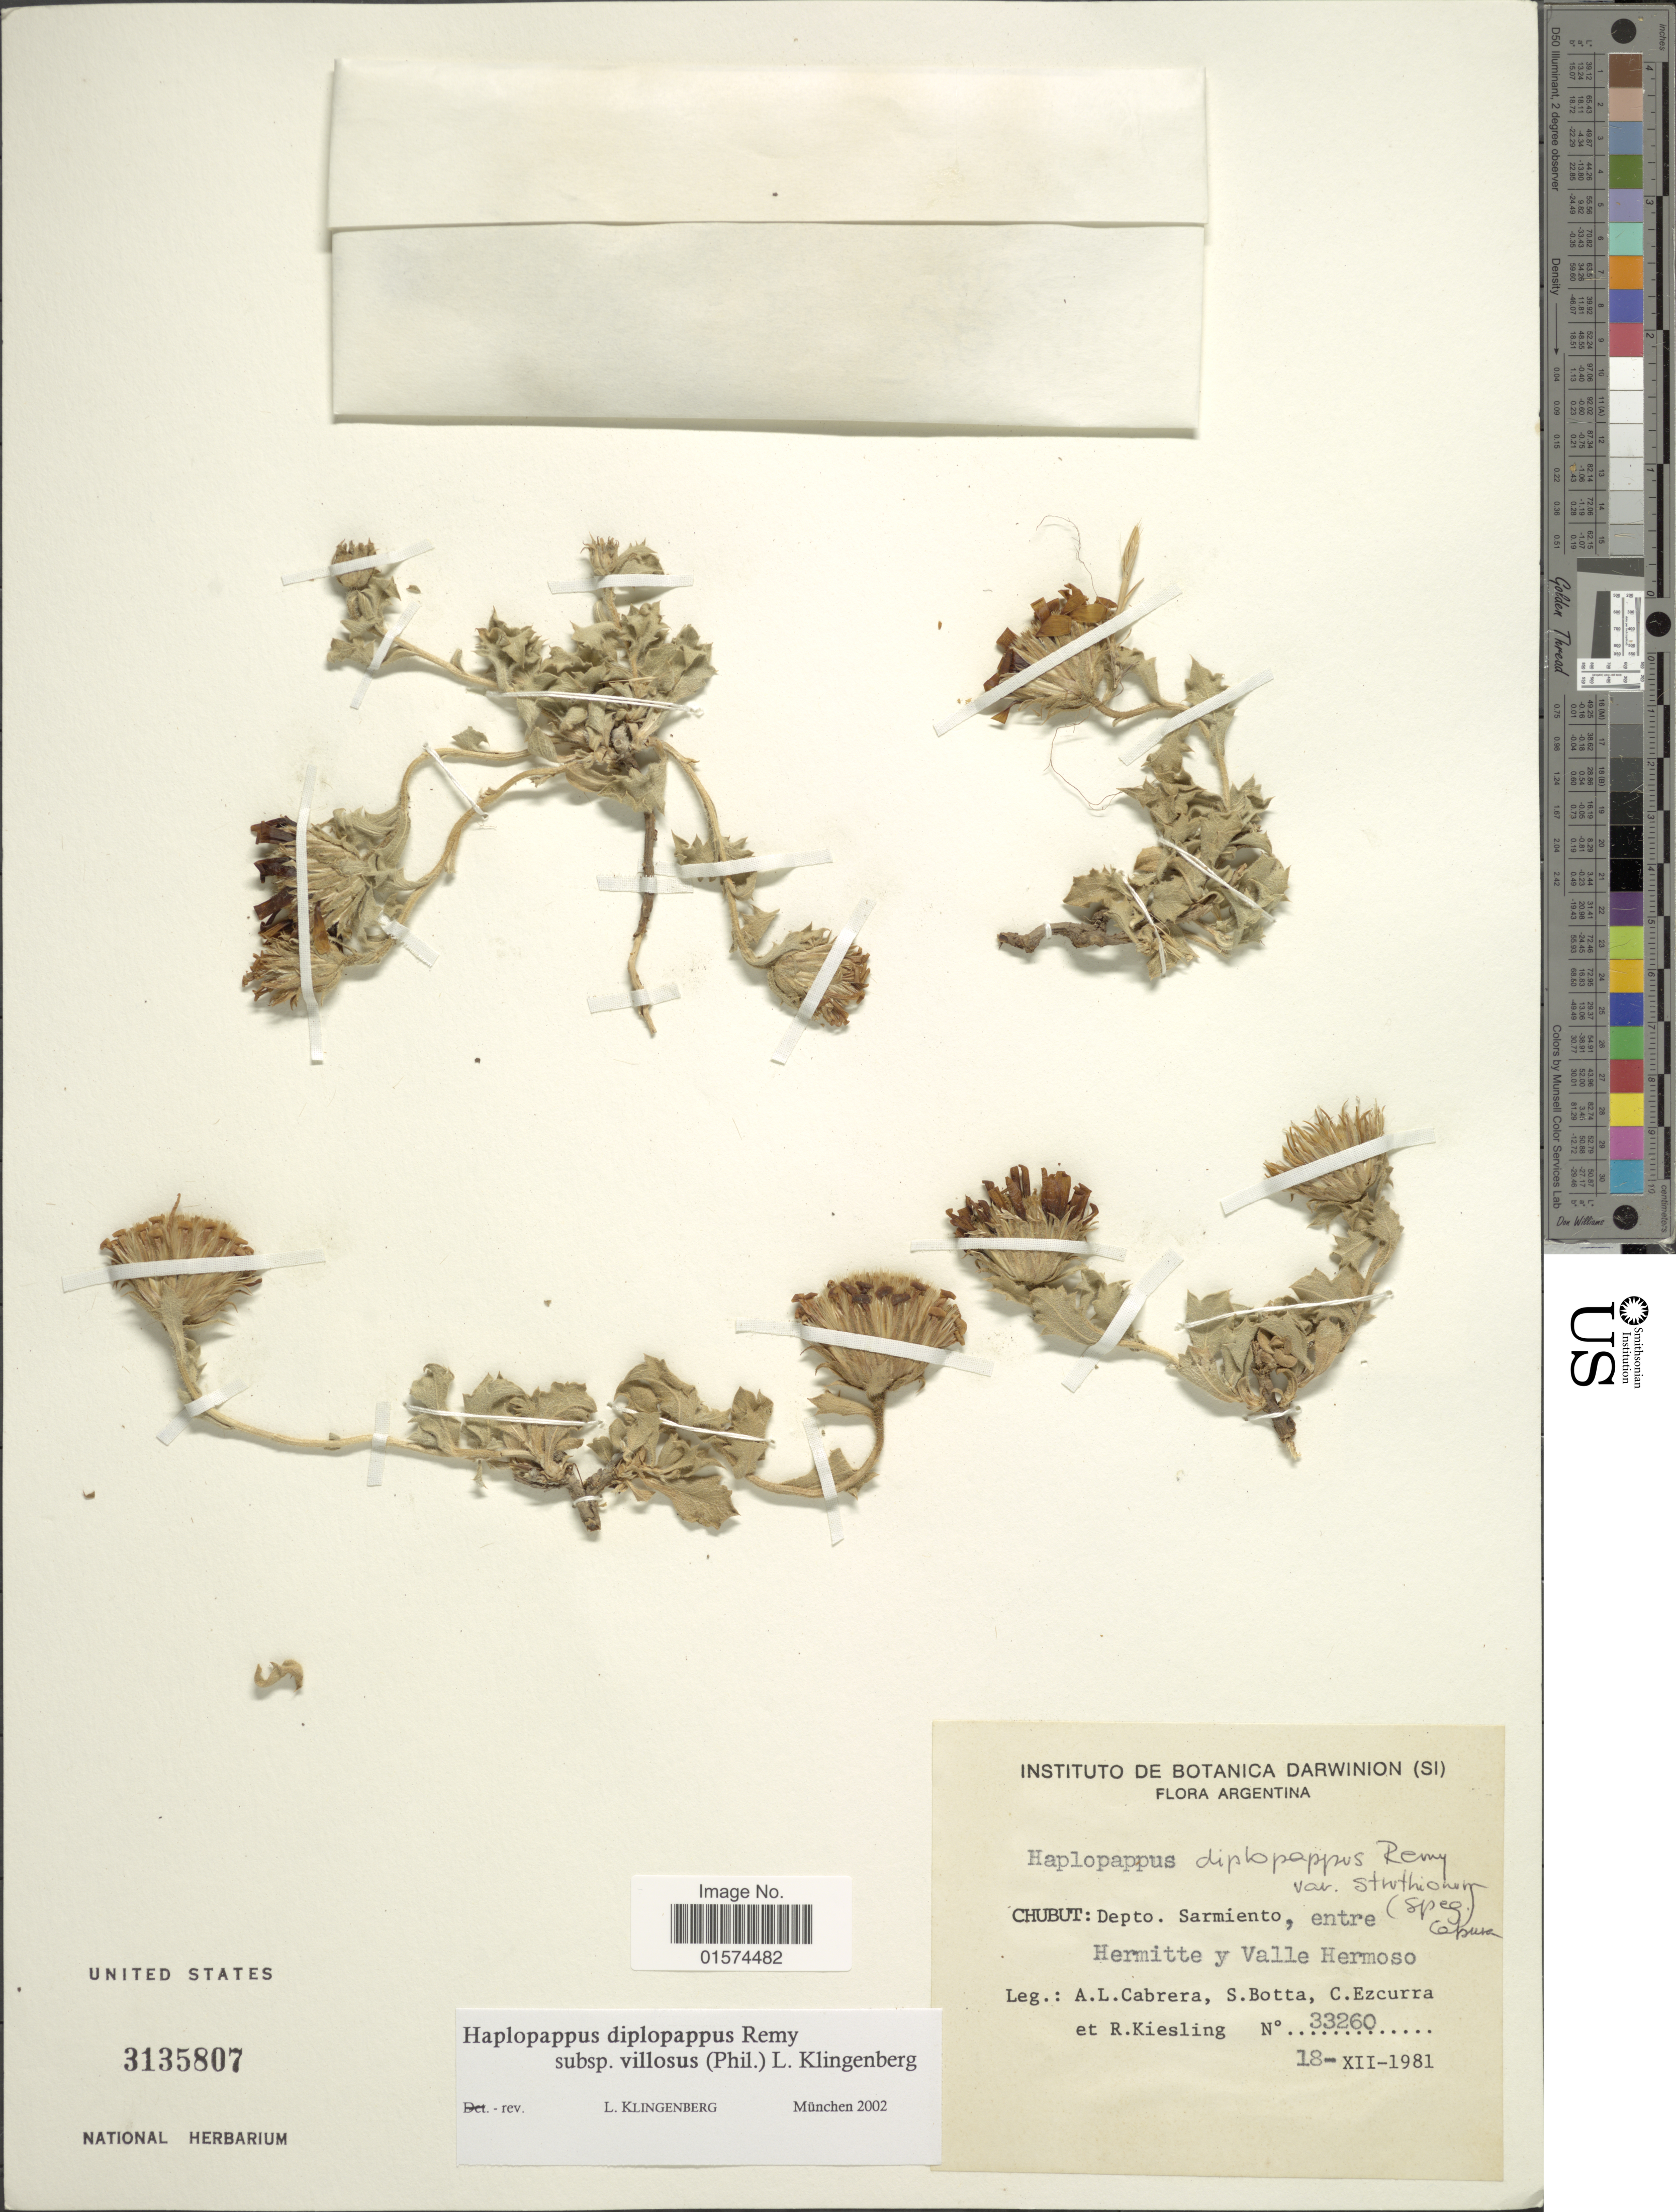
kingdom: Plantae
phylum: Tracheophyta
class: Magnoliopsida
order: Asterales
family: Asteraceae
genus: Haplopappus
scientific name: Haplopappus diplopappus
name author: J. Rémy in Gay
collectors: A. L. Cabrera, S. Botta, C. Ezcurra & R. Kiesling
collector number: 33260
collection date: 1981-12-18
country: Argentina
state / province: Chubut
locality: Depto. Sarmiento, entre Hermitte y Valle Hermoso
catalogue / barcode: US 3135807